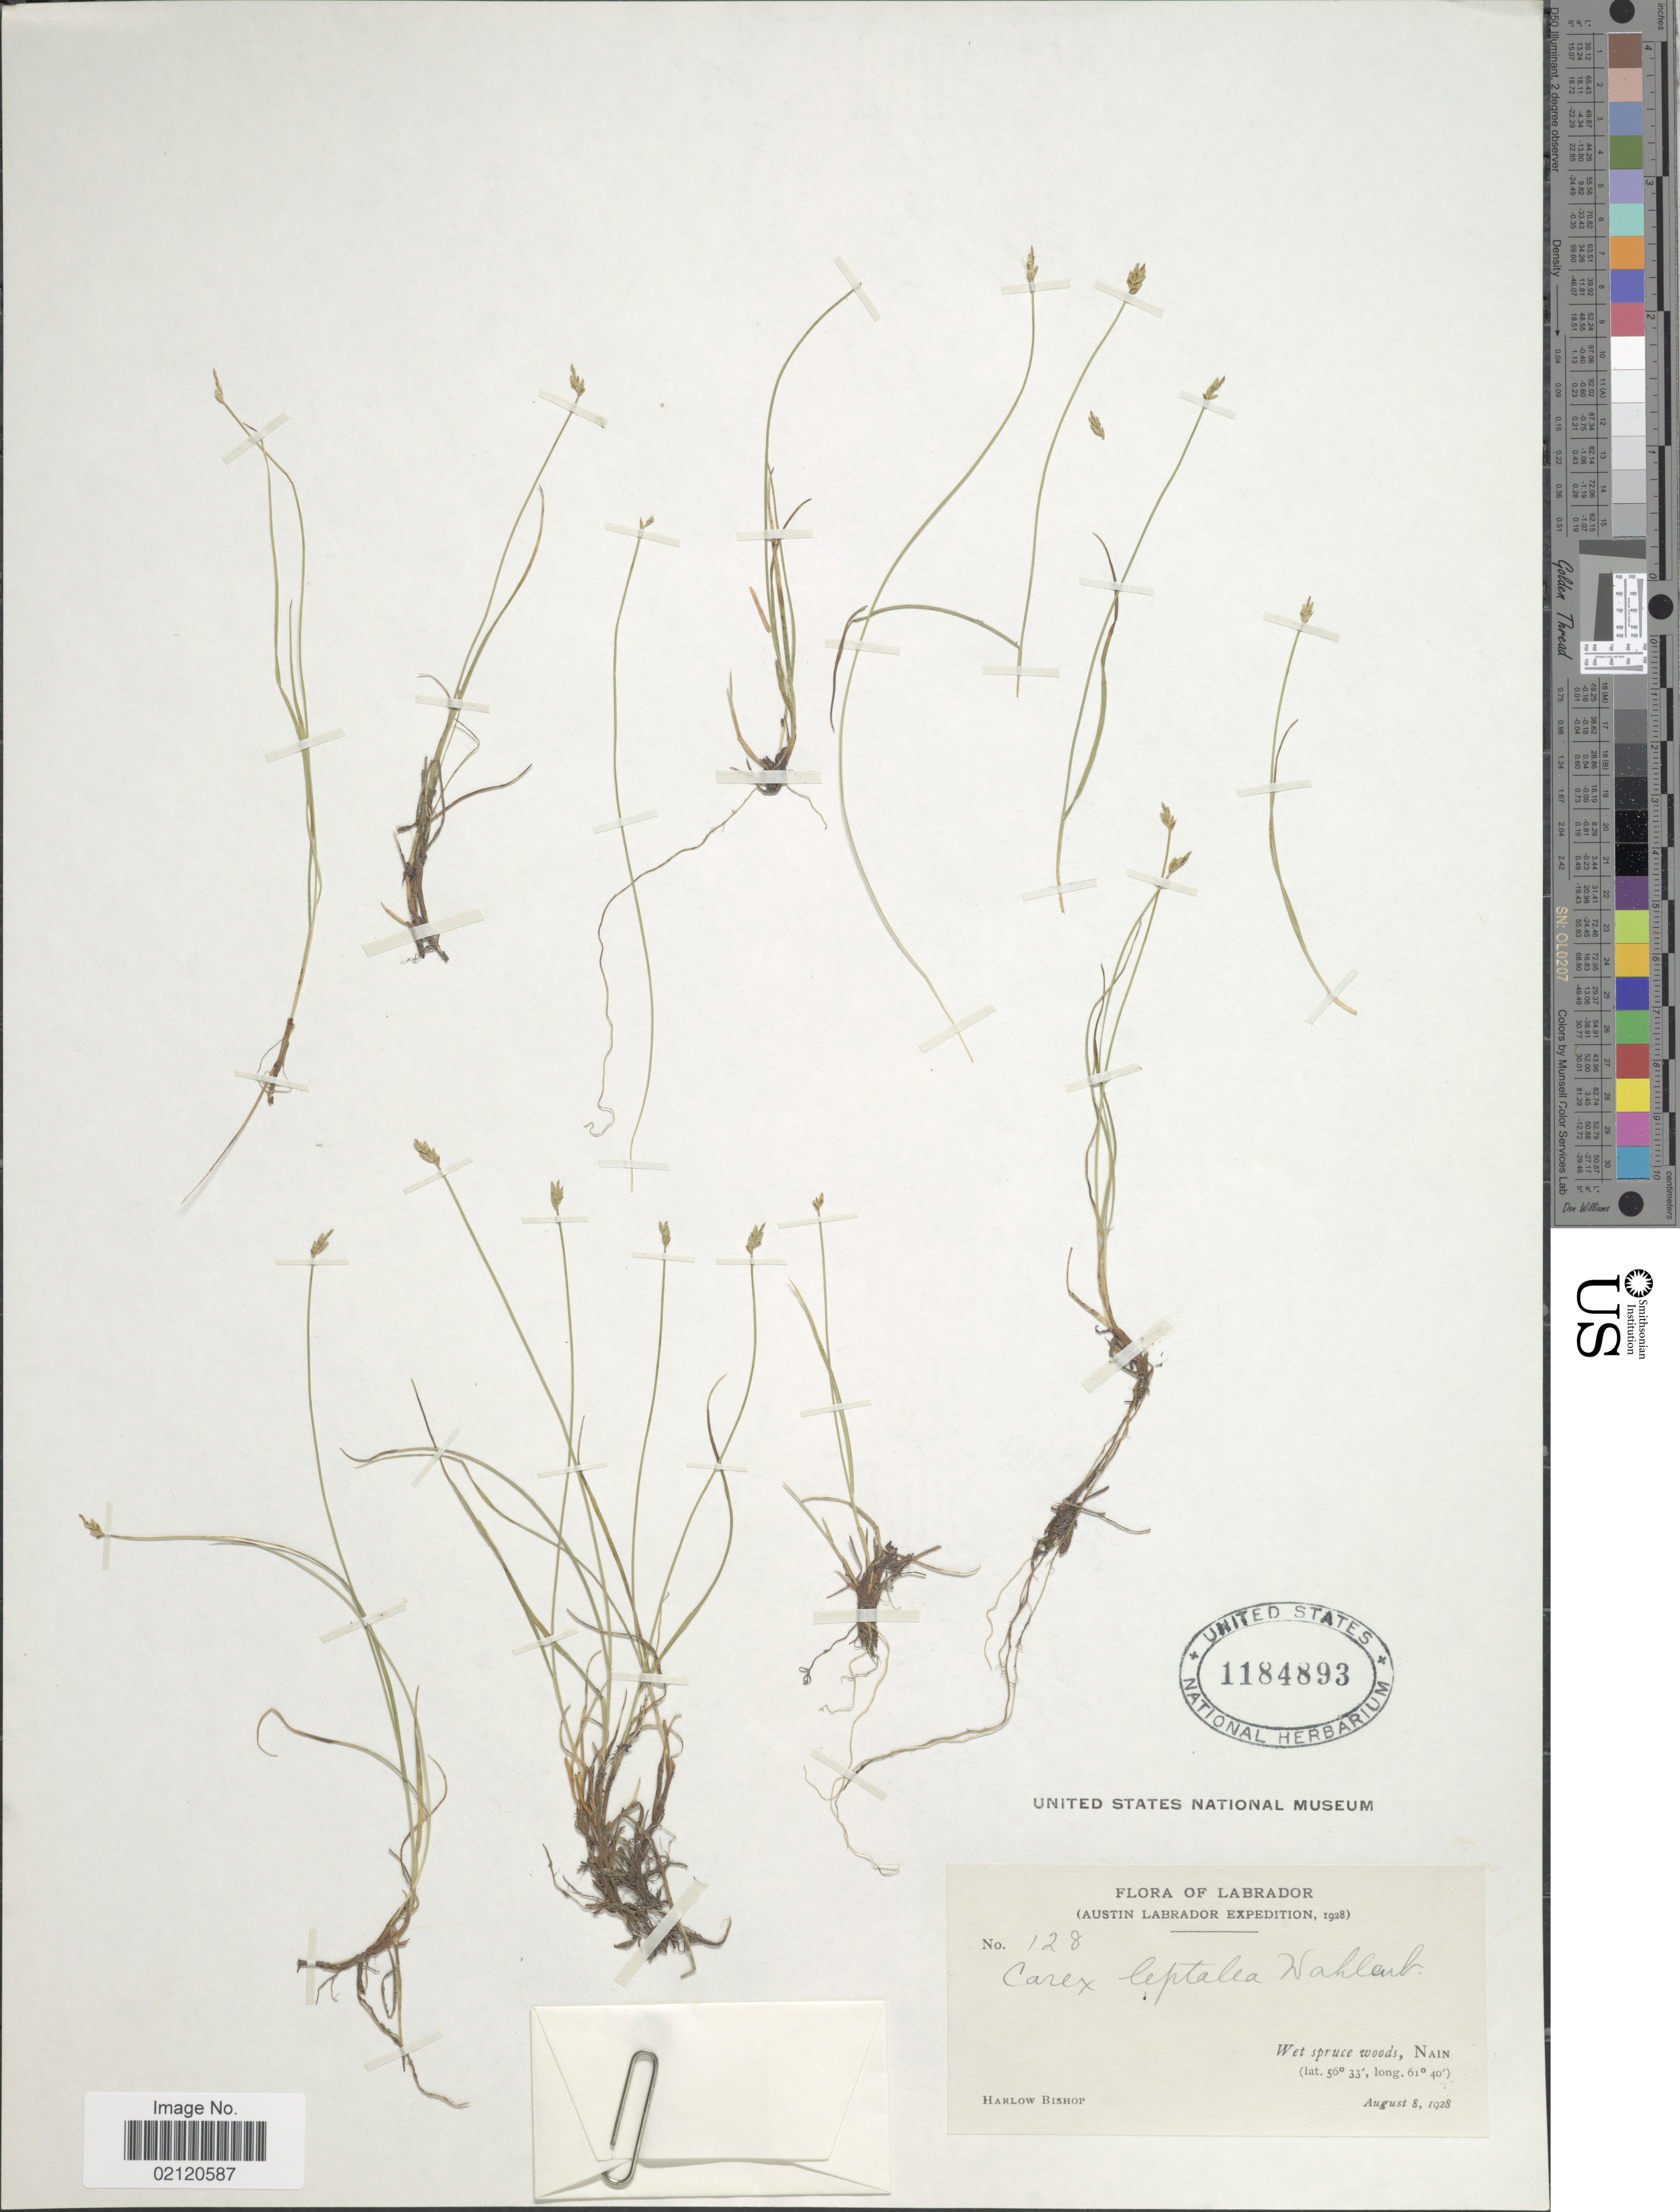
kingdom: Plantae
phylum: Tracheophyta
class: Liliopsida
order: Poales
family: Cyperaceae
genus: Carex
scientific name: Carex leptalea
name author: Wahlenb.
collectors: H. Bishop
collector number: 128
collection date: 1928-08-08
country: Canada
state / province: Newfoundland and Labrador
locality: Labrador, Ausrtin Labrador, Wet spruce woods, Nain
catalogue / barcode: US 1184893